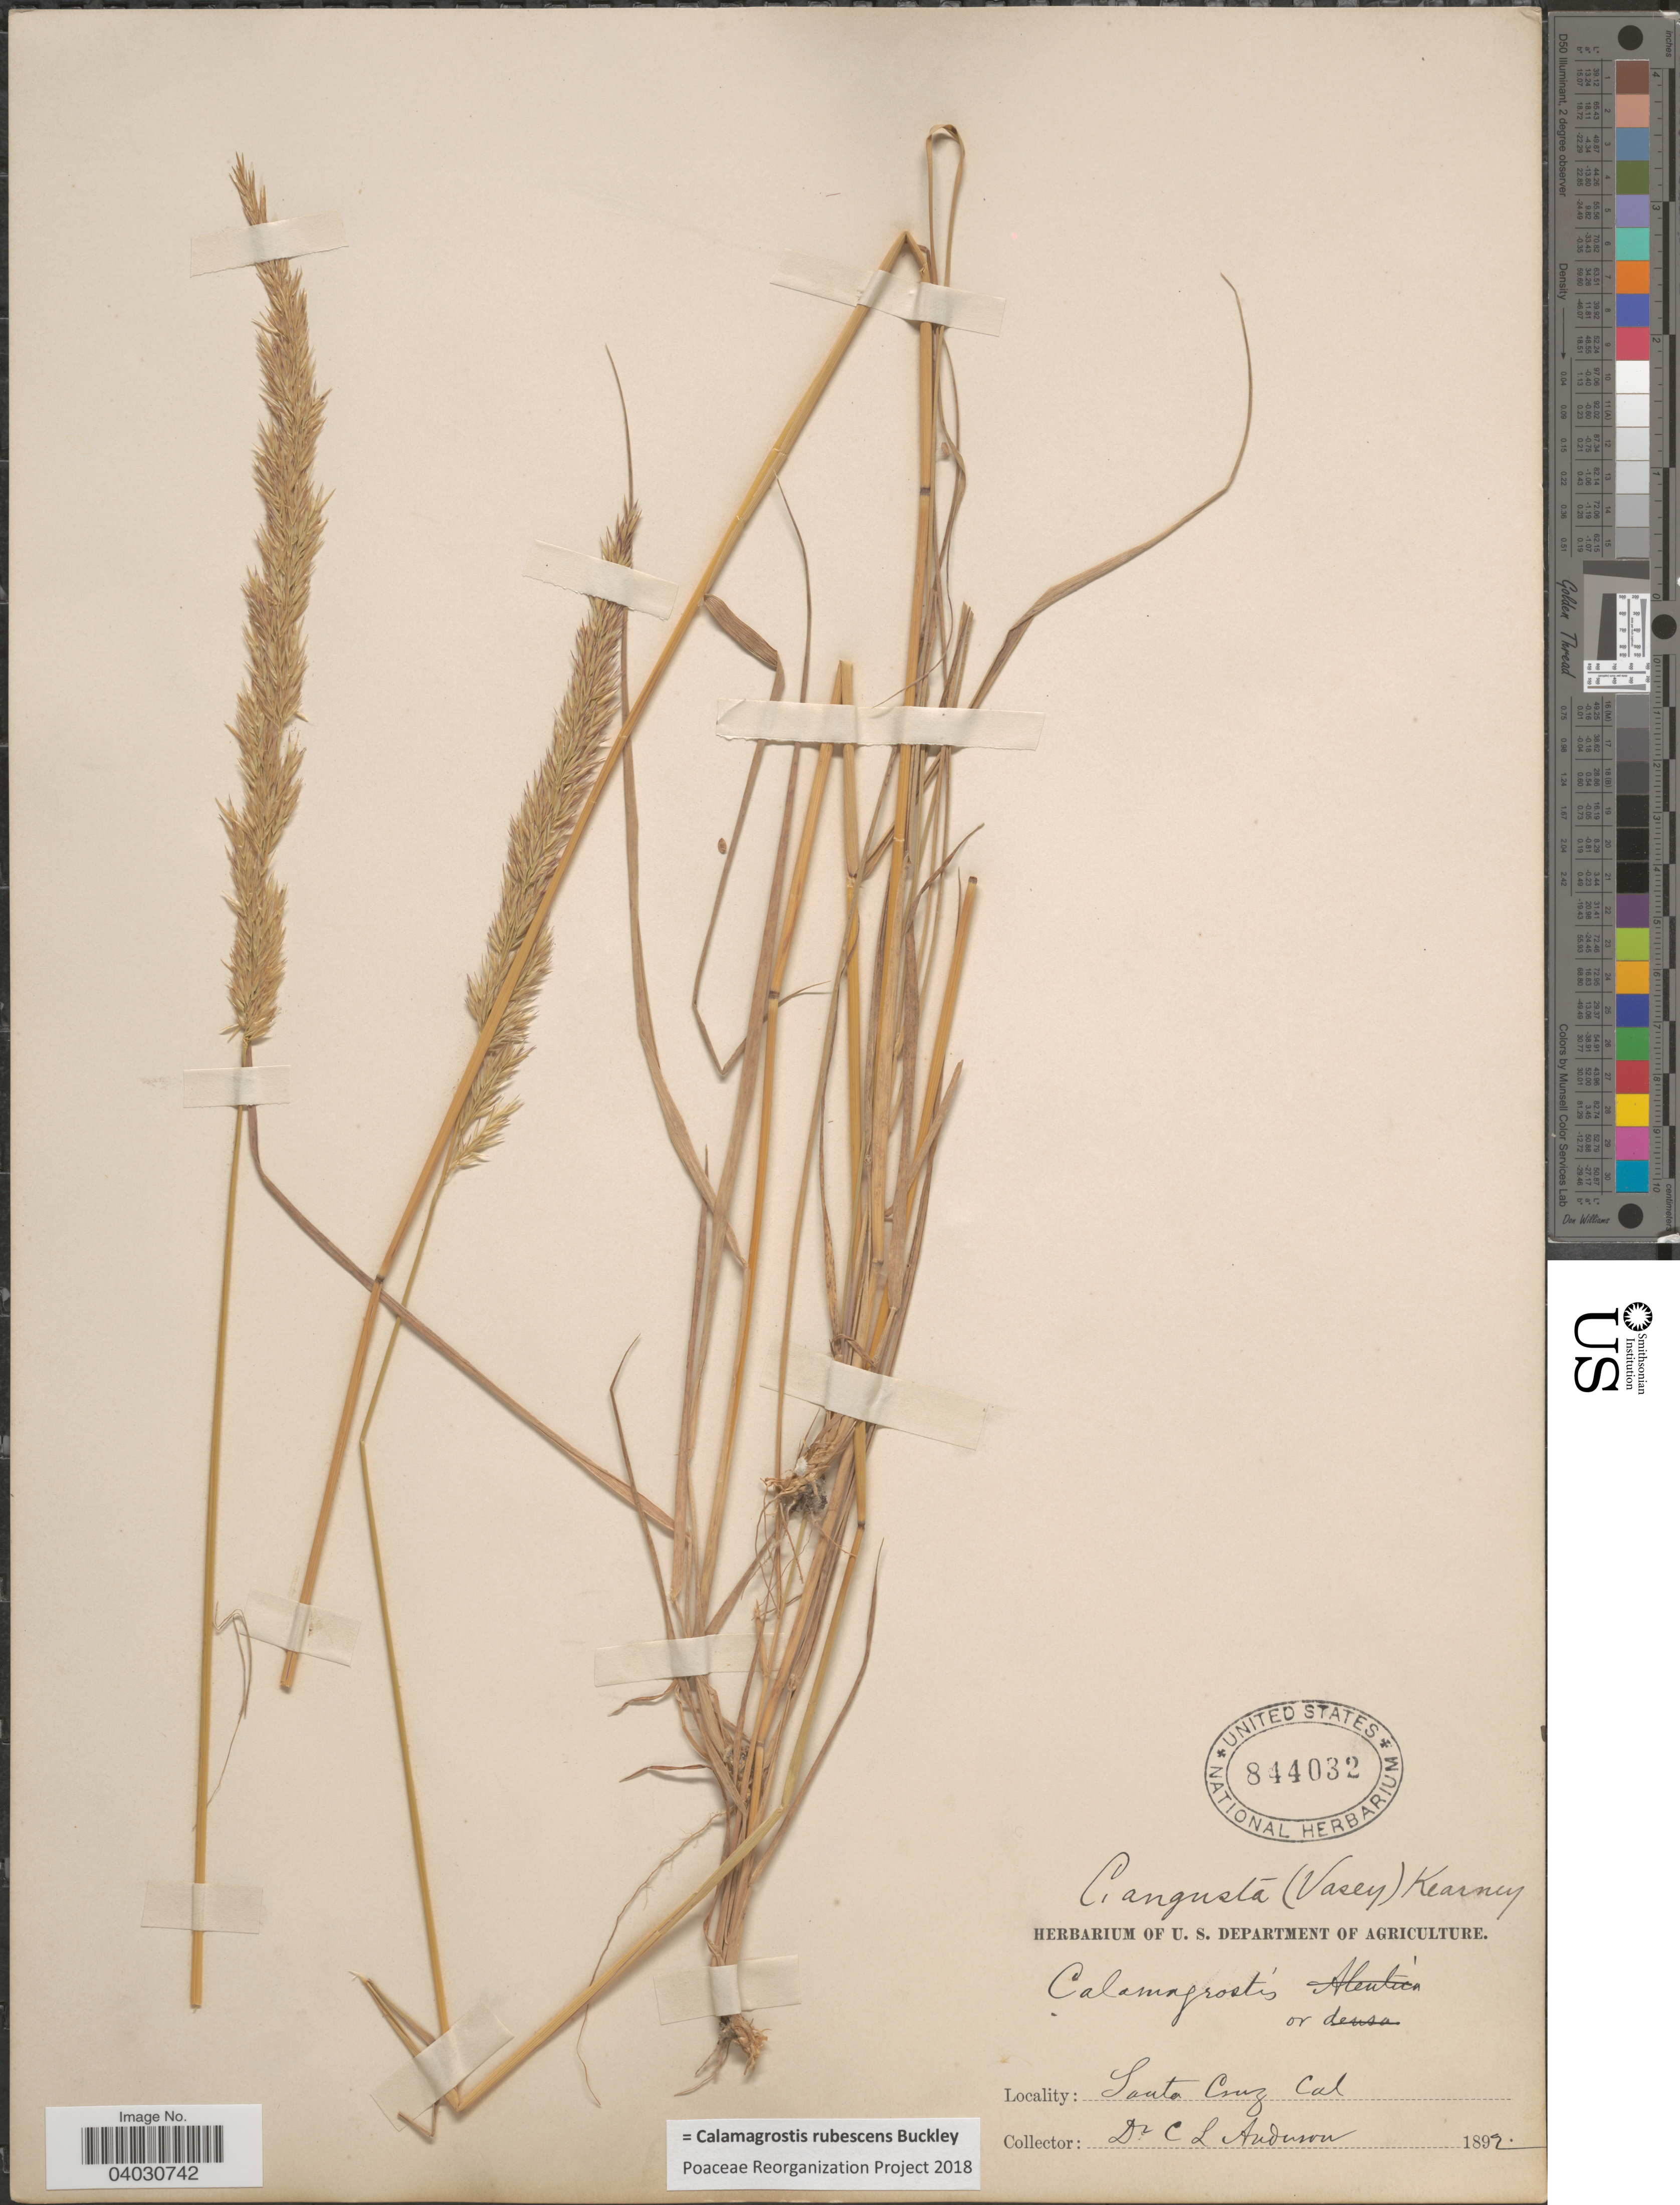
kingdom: Plantae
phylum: Tracheophyta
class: Liliopsida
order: Poales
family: Poaceae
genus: Calamagrostis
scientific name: Calamagrostis rubescens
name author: Buckley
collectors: C. L. Anderson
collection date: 1897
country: United States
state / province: California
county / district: Santa Cruz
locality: Santa Cruz.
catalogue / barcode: US 844032